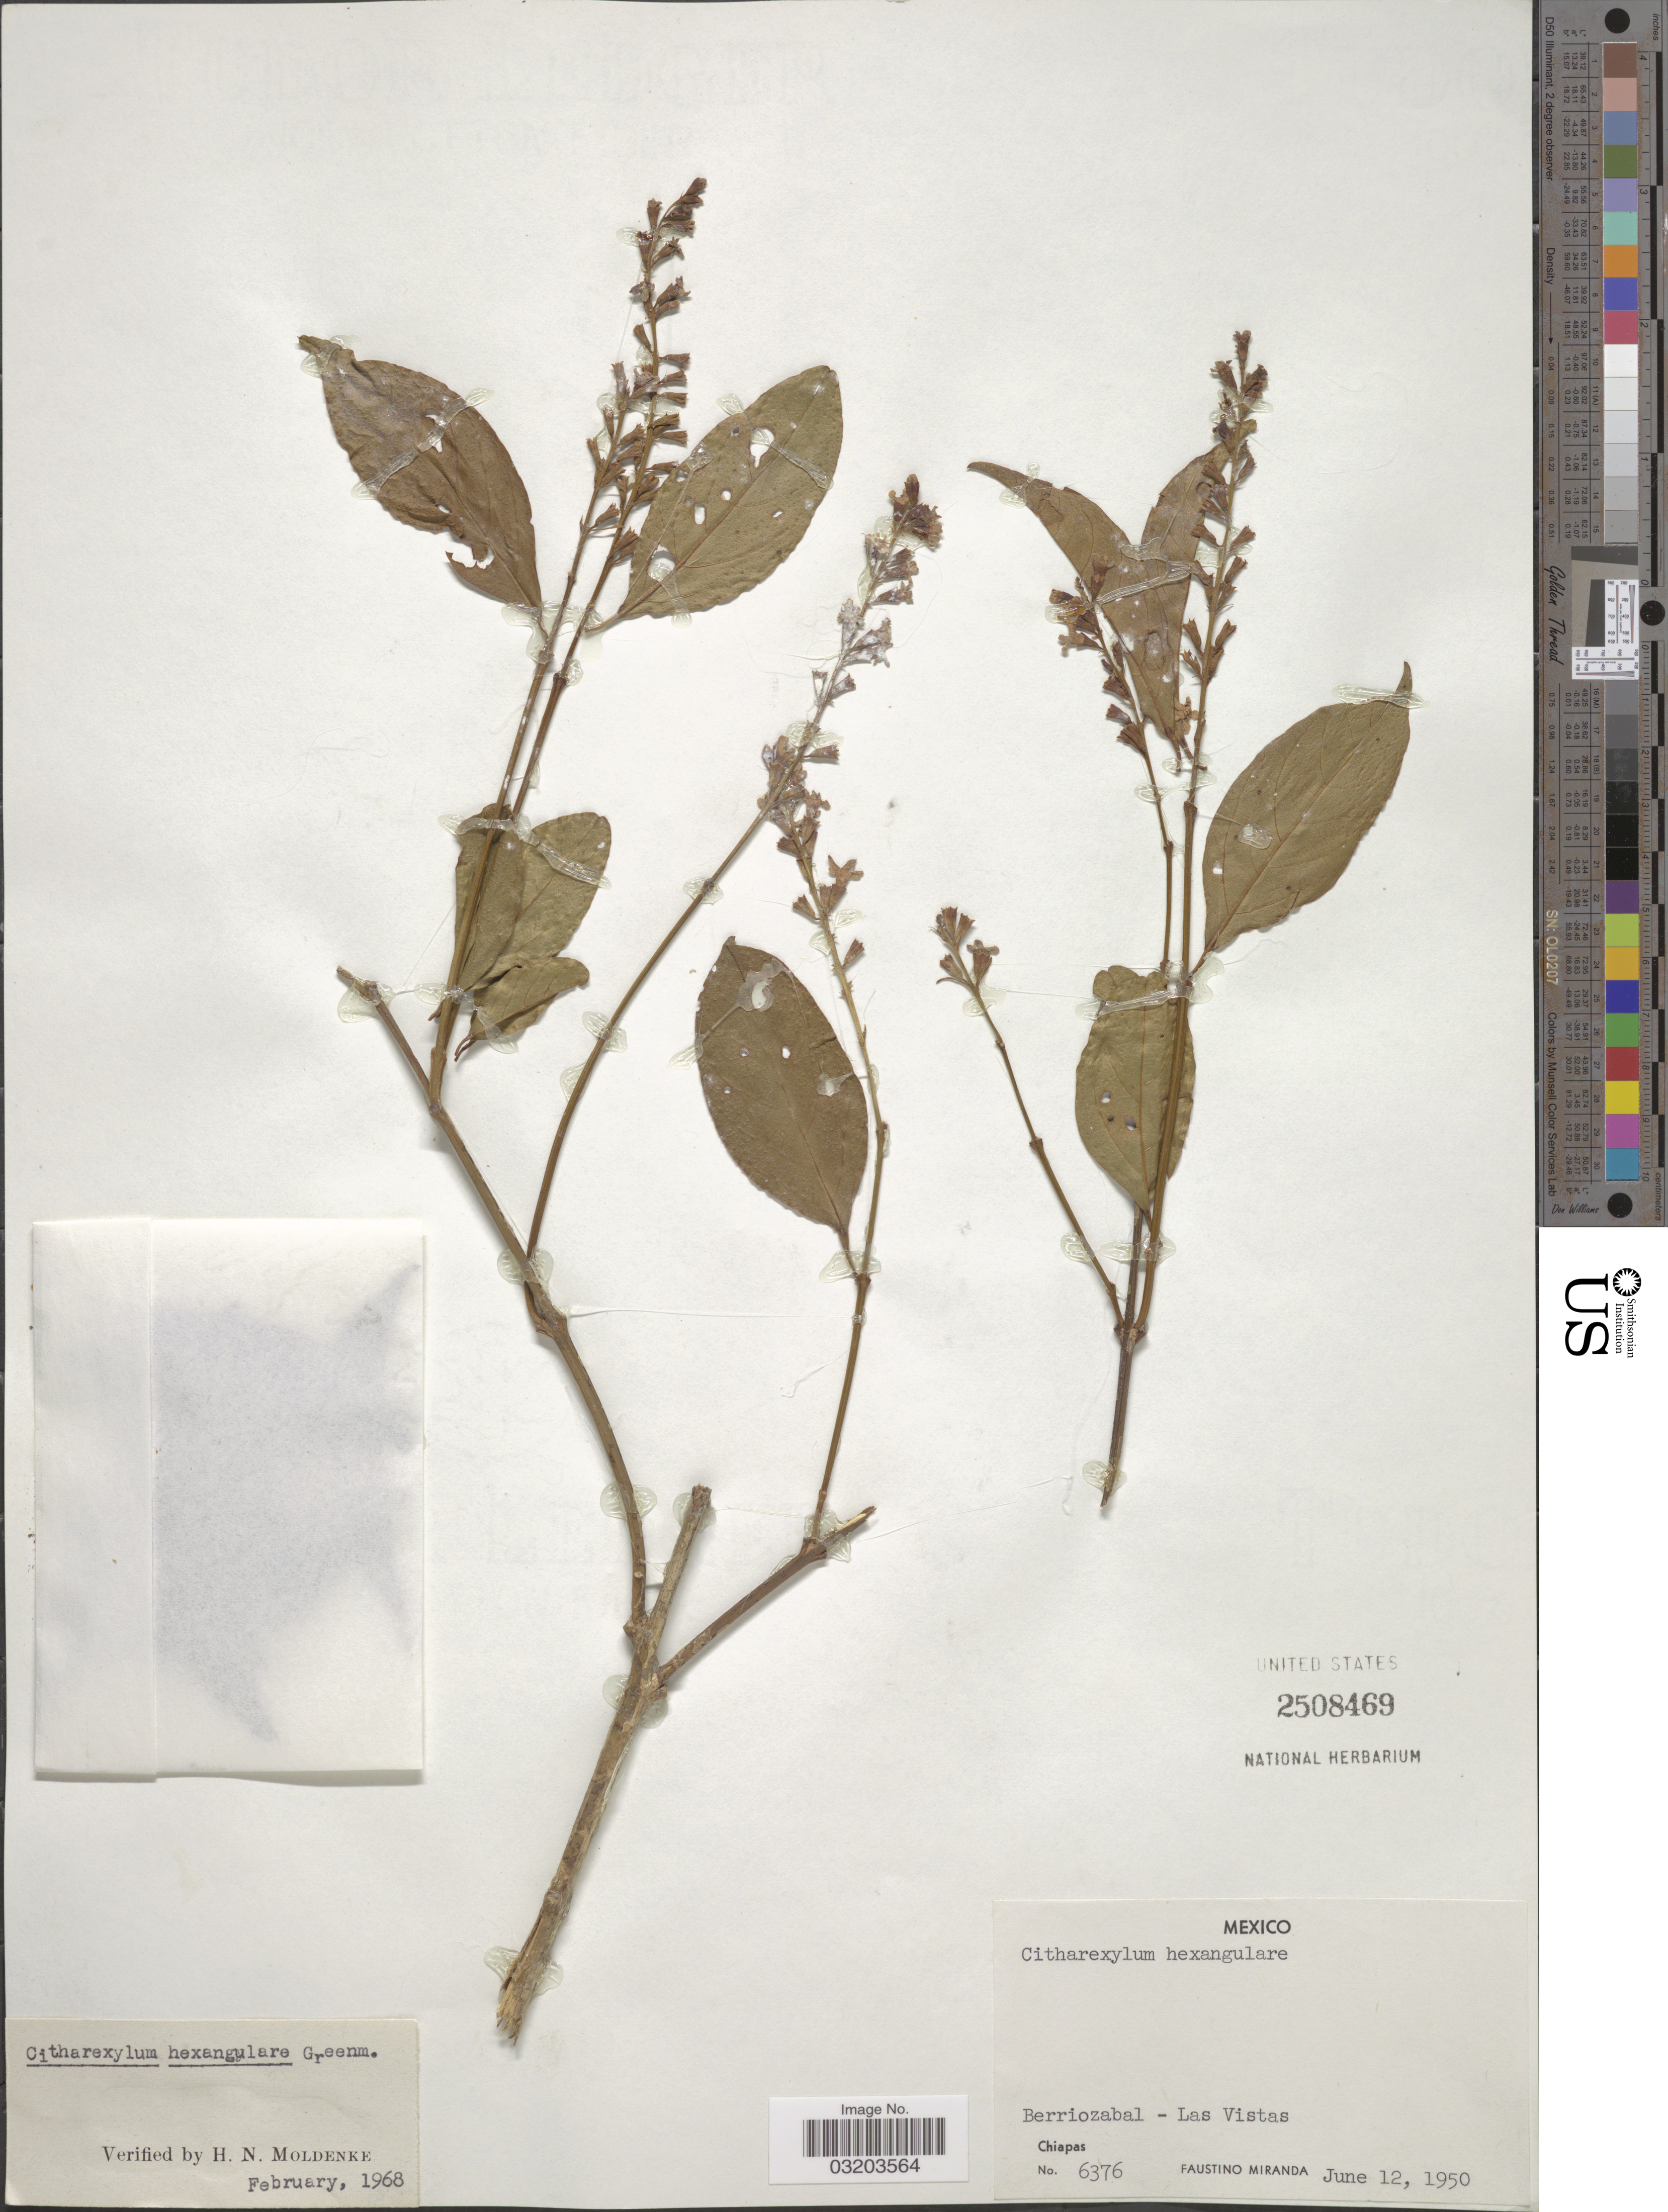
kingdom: Plantae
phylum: Tracheophyta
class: Magnoliopsida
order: Lamiales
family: Verbenaceae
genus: Citharexylum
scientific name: Citharexylum hexangulare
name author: Greenm.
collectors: F. Miranda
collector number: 6376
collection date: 1950-06-12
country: Mexico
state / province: Chiapas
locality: Berriozabal - Las Vistas.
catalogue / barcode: US 2508469